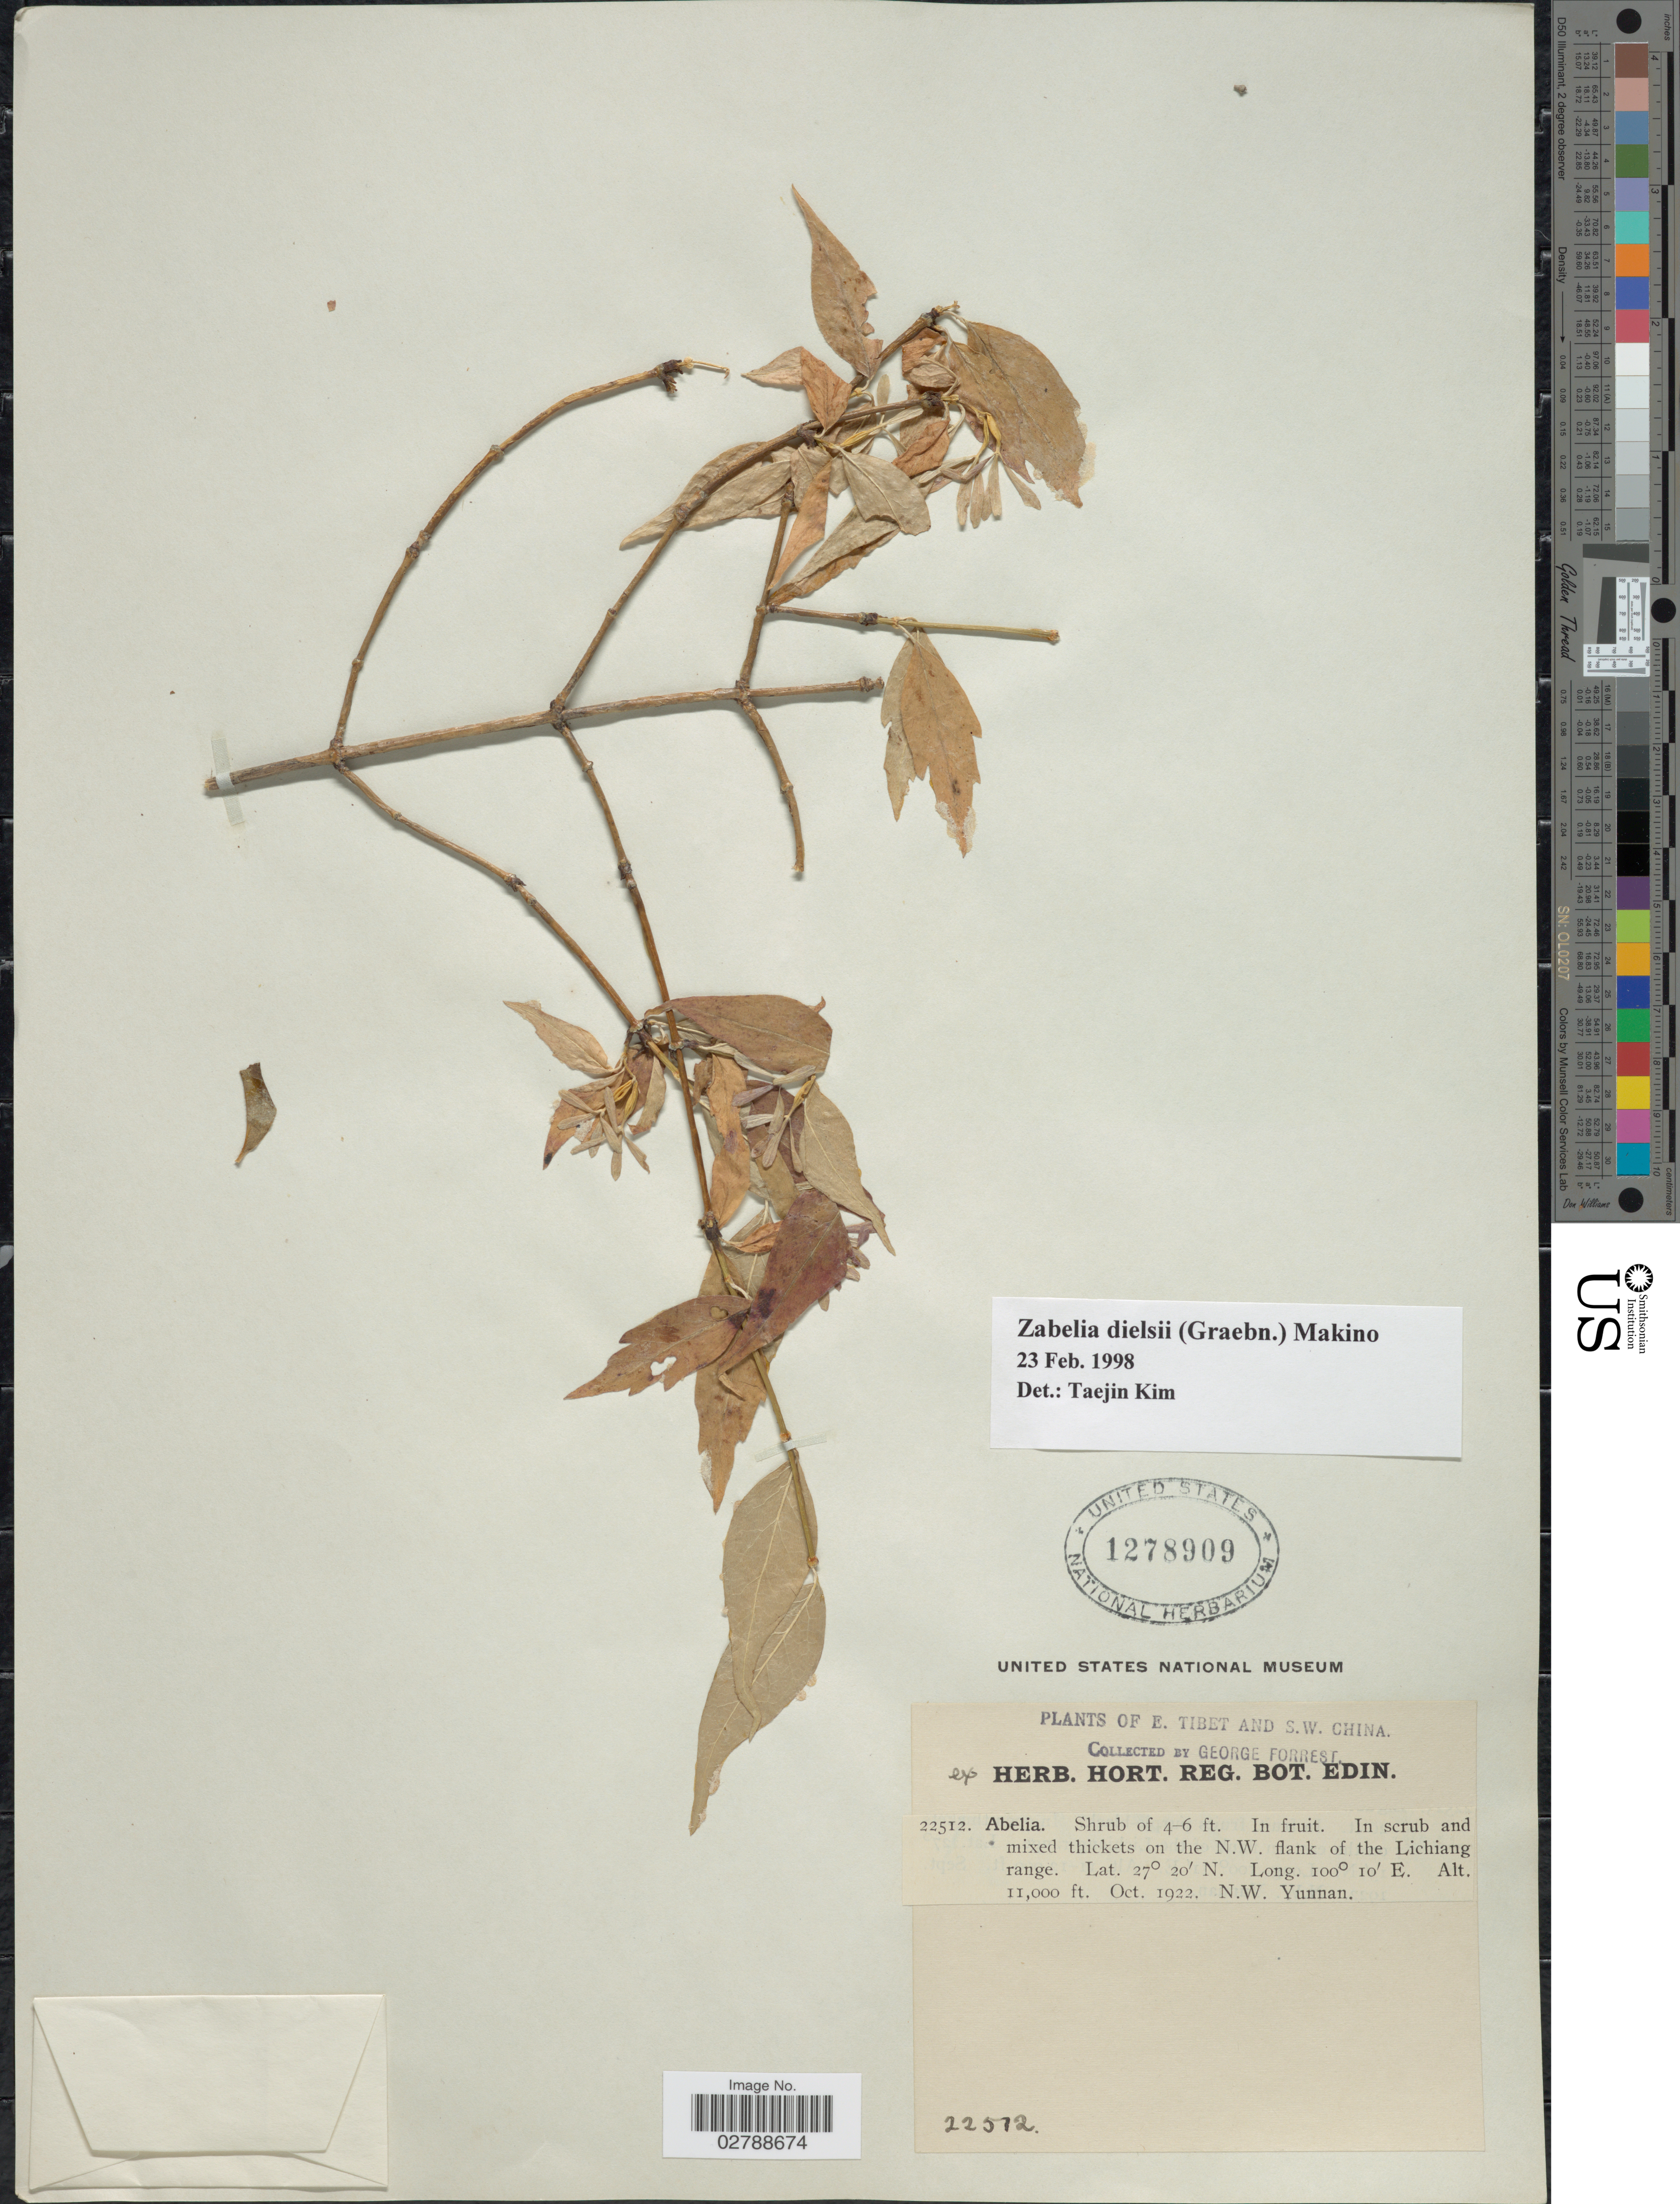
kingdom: Plantae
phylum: Tracheophyta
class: Magnoliopsida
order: Dipsacales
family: Caprifoliaceae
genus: Zabelia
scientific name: Zabelia dielsii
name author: (Graebn.) Makino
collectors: G. Forrest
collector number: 22512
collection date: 1922-10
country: China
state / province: Yunnan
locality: E. Tibet and S.W. China. In scrub and mixed thickets on the N.W. flank of the Lichiang range. N.W. Yunnan.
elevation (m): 3353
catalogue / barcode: US 1278909